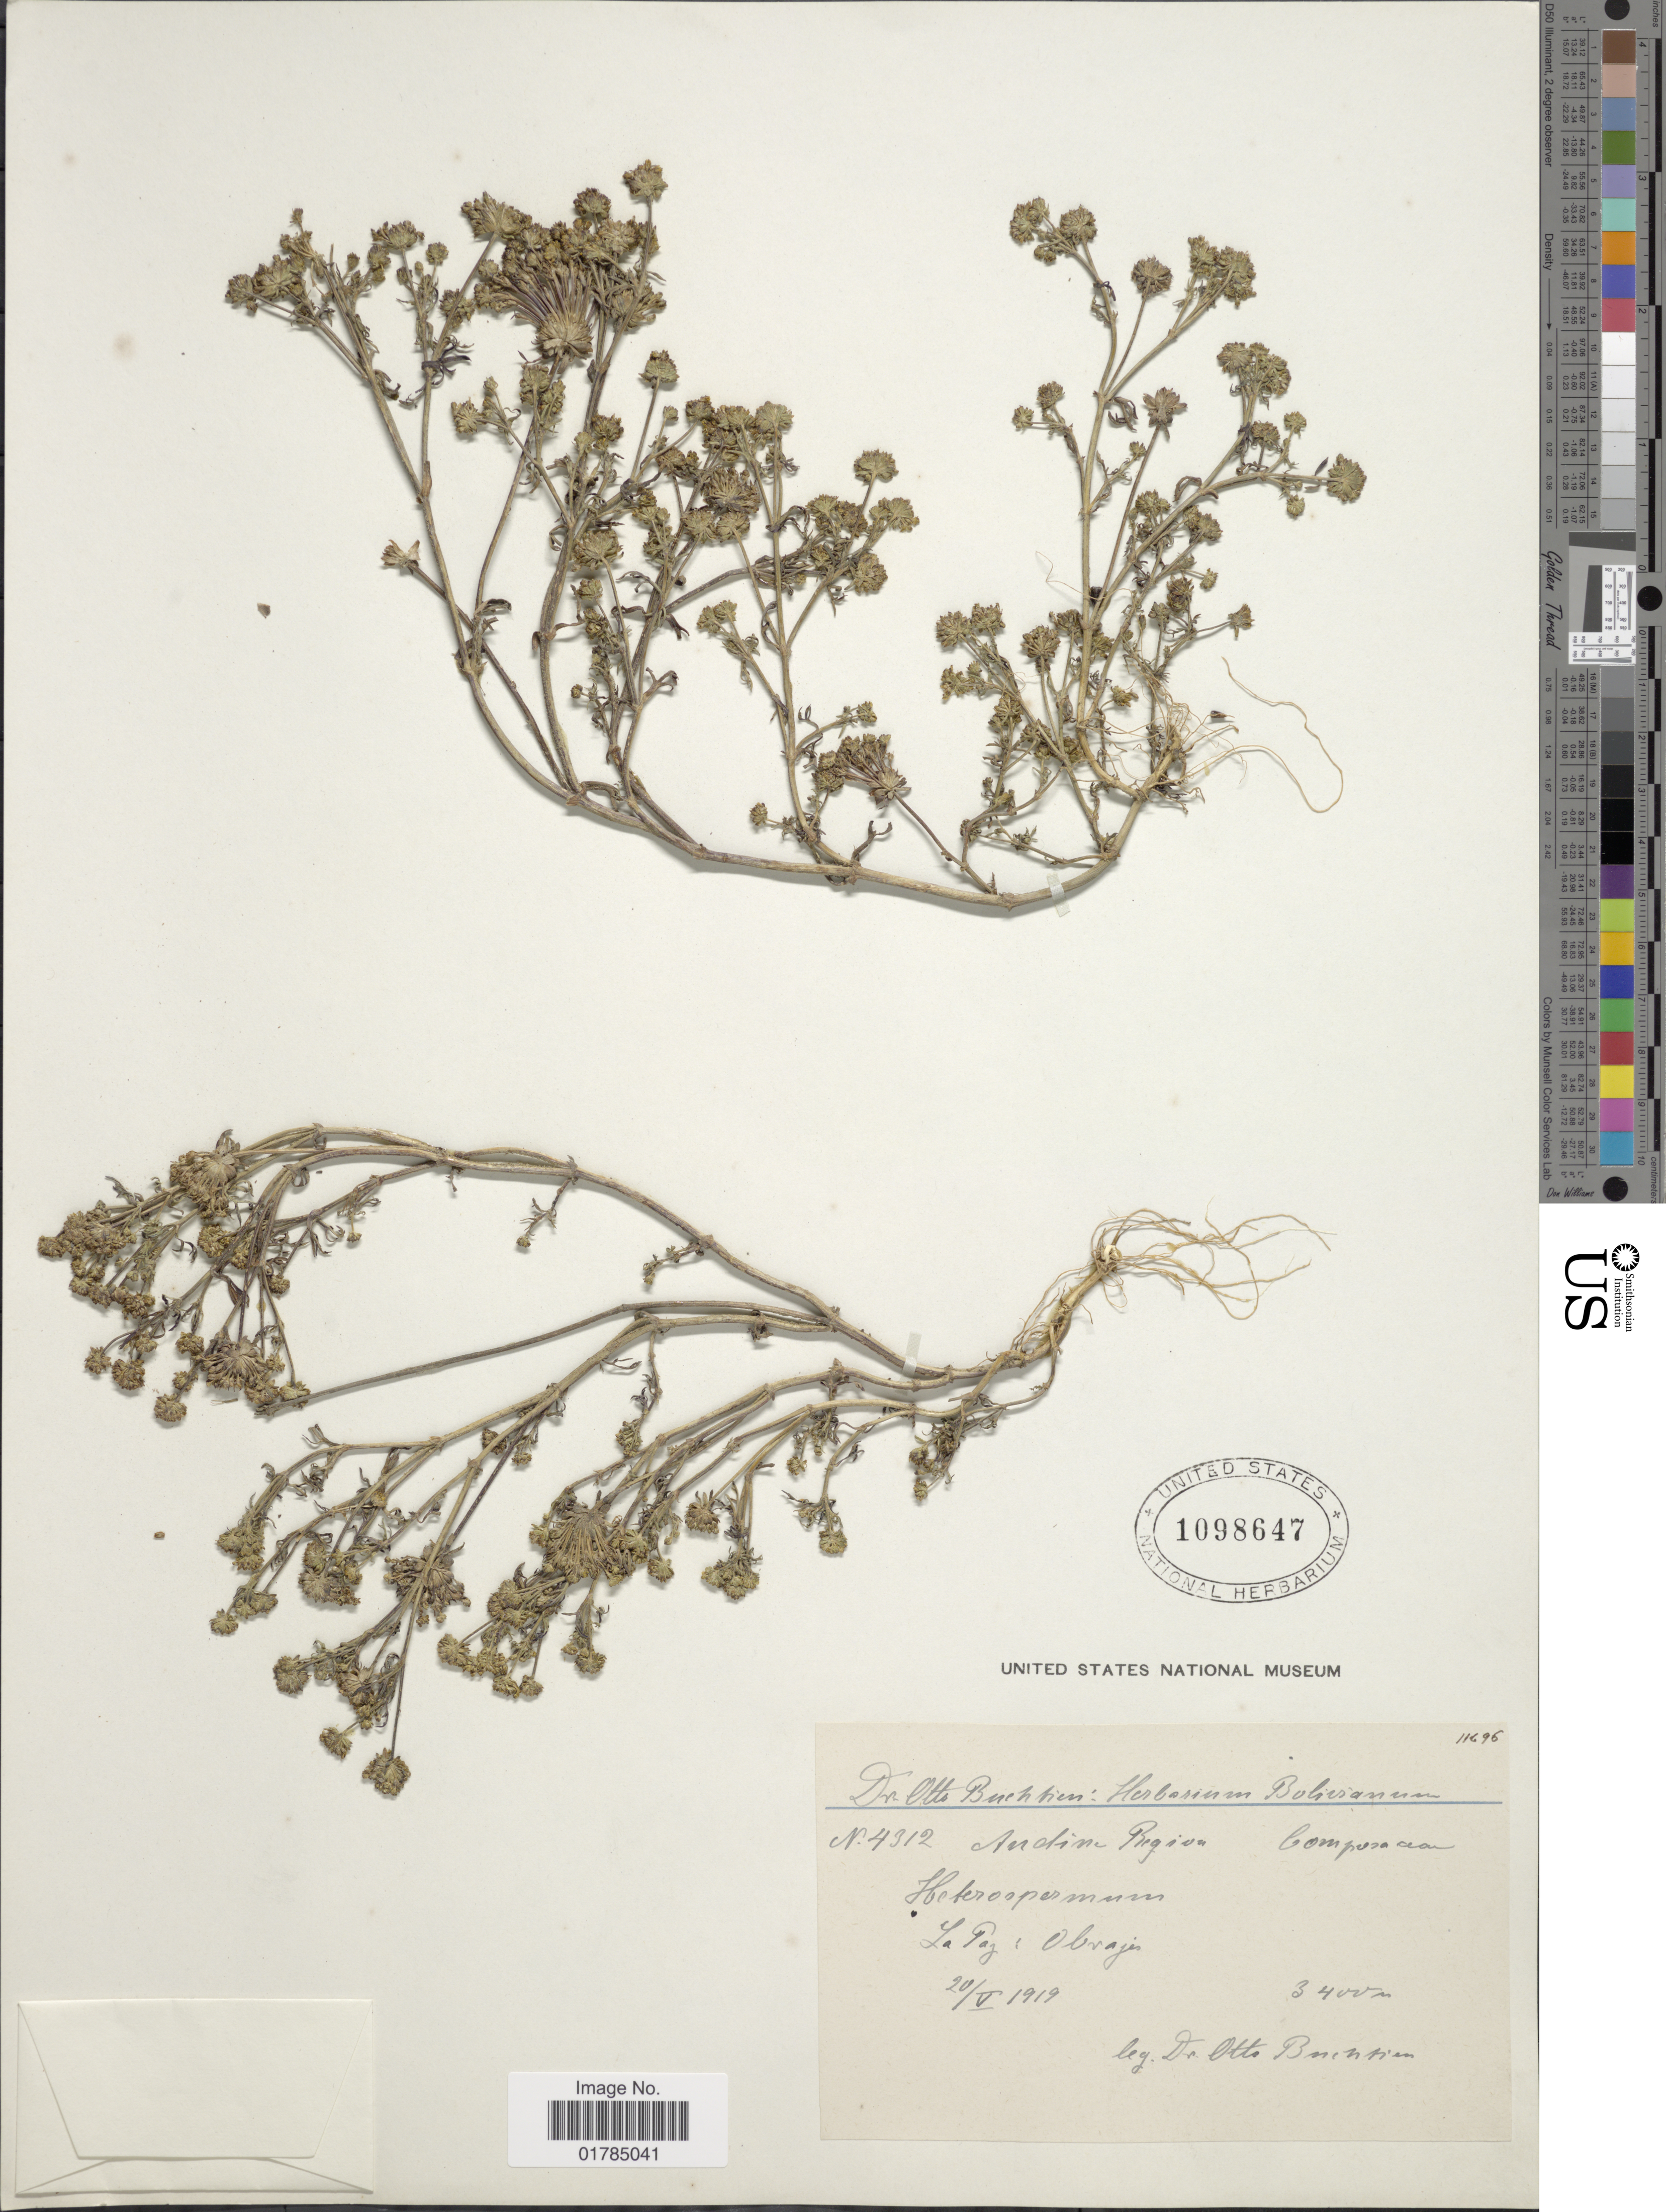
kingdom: Plantae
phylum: Tracheophyta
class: Magnoliopsida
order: Asterales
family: Asteraceae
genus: Heterosperma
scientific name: Heterosperma sp.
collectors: O. Buchtien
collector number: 4312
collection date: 1919-05-20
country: Bolivia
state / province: La Paz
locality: Obvajes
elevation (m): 3400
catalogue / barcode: US 1098647